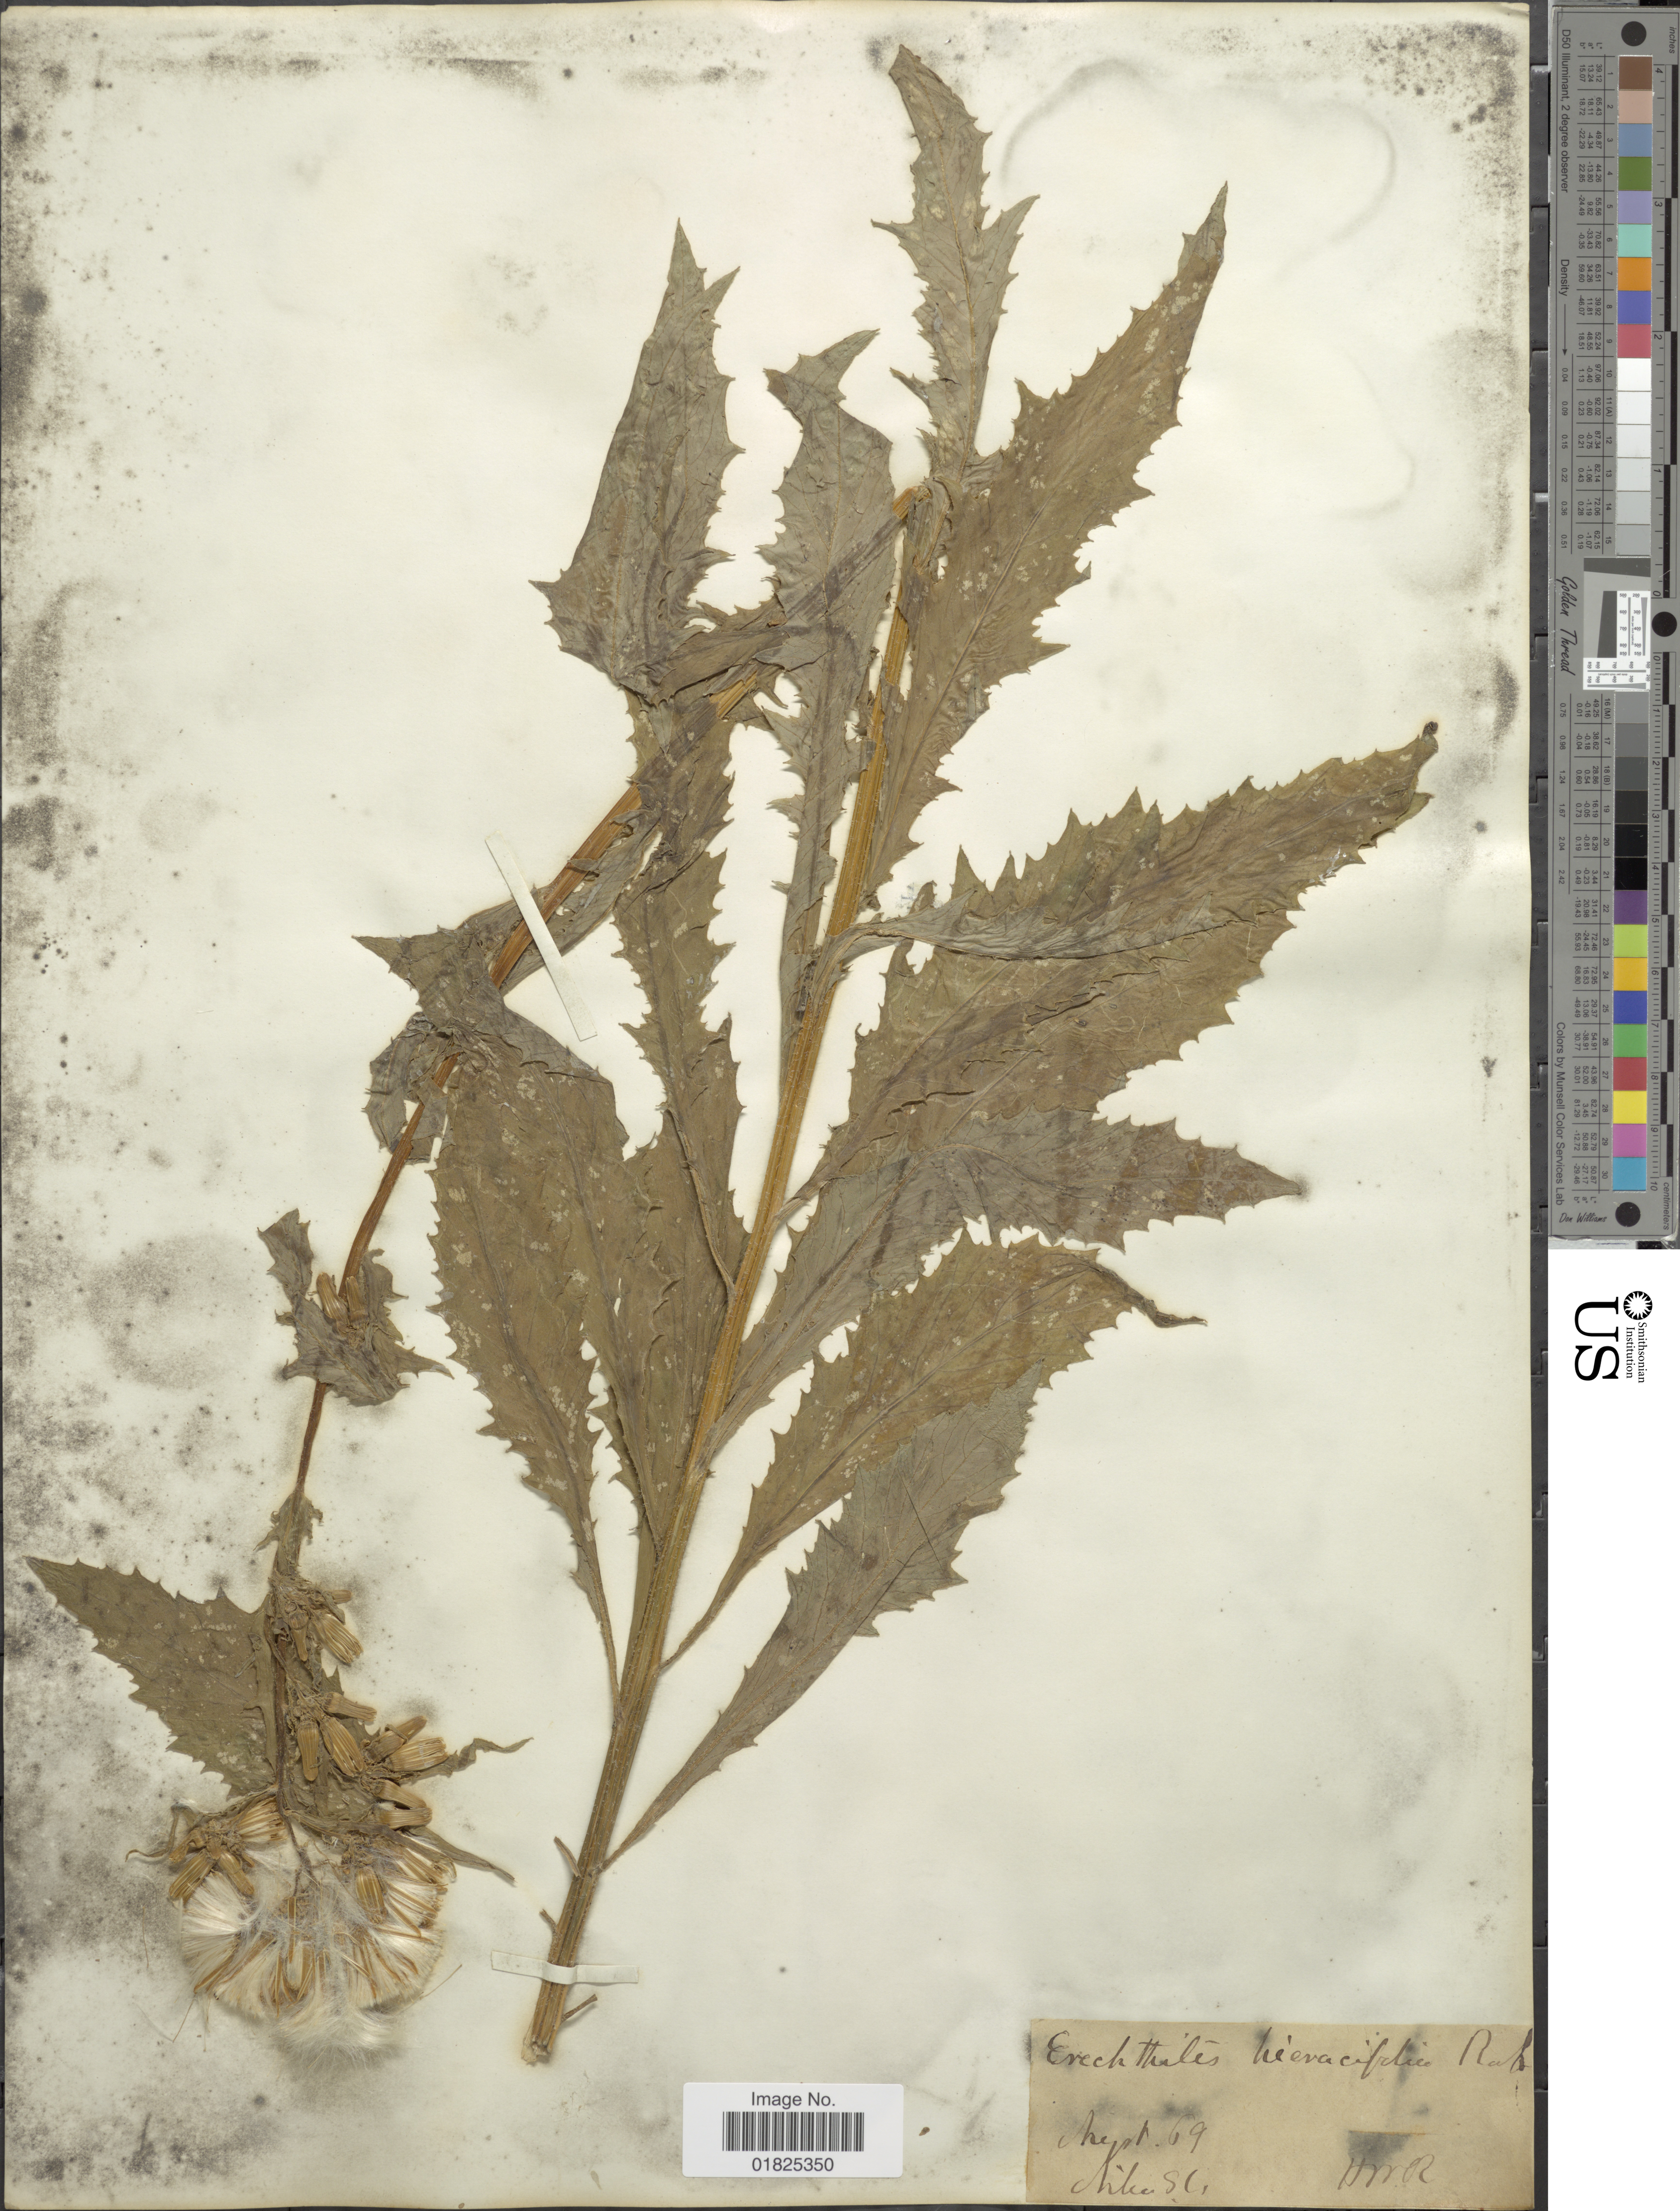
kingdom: Plantae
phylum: Tracheophyta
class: Magnoliopsida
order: Asterales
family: Asteraceae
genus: Erechtites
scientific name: Erechtites hieraciifolius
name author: (L.) Raf. ex DC.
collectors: HMR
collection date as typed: Transcribed d/m/y: /9/69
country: United States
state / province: South Carolina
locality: Aiken